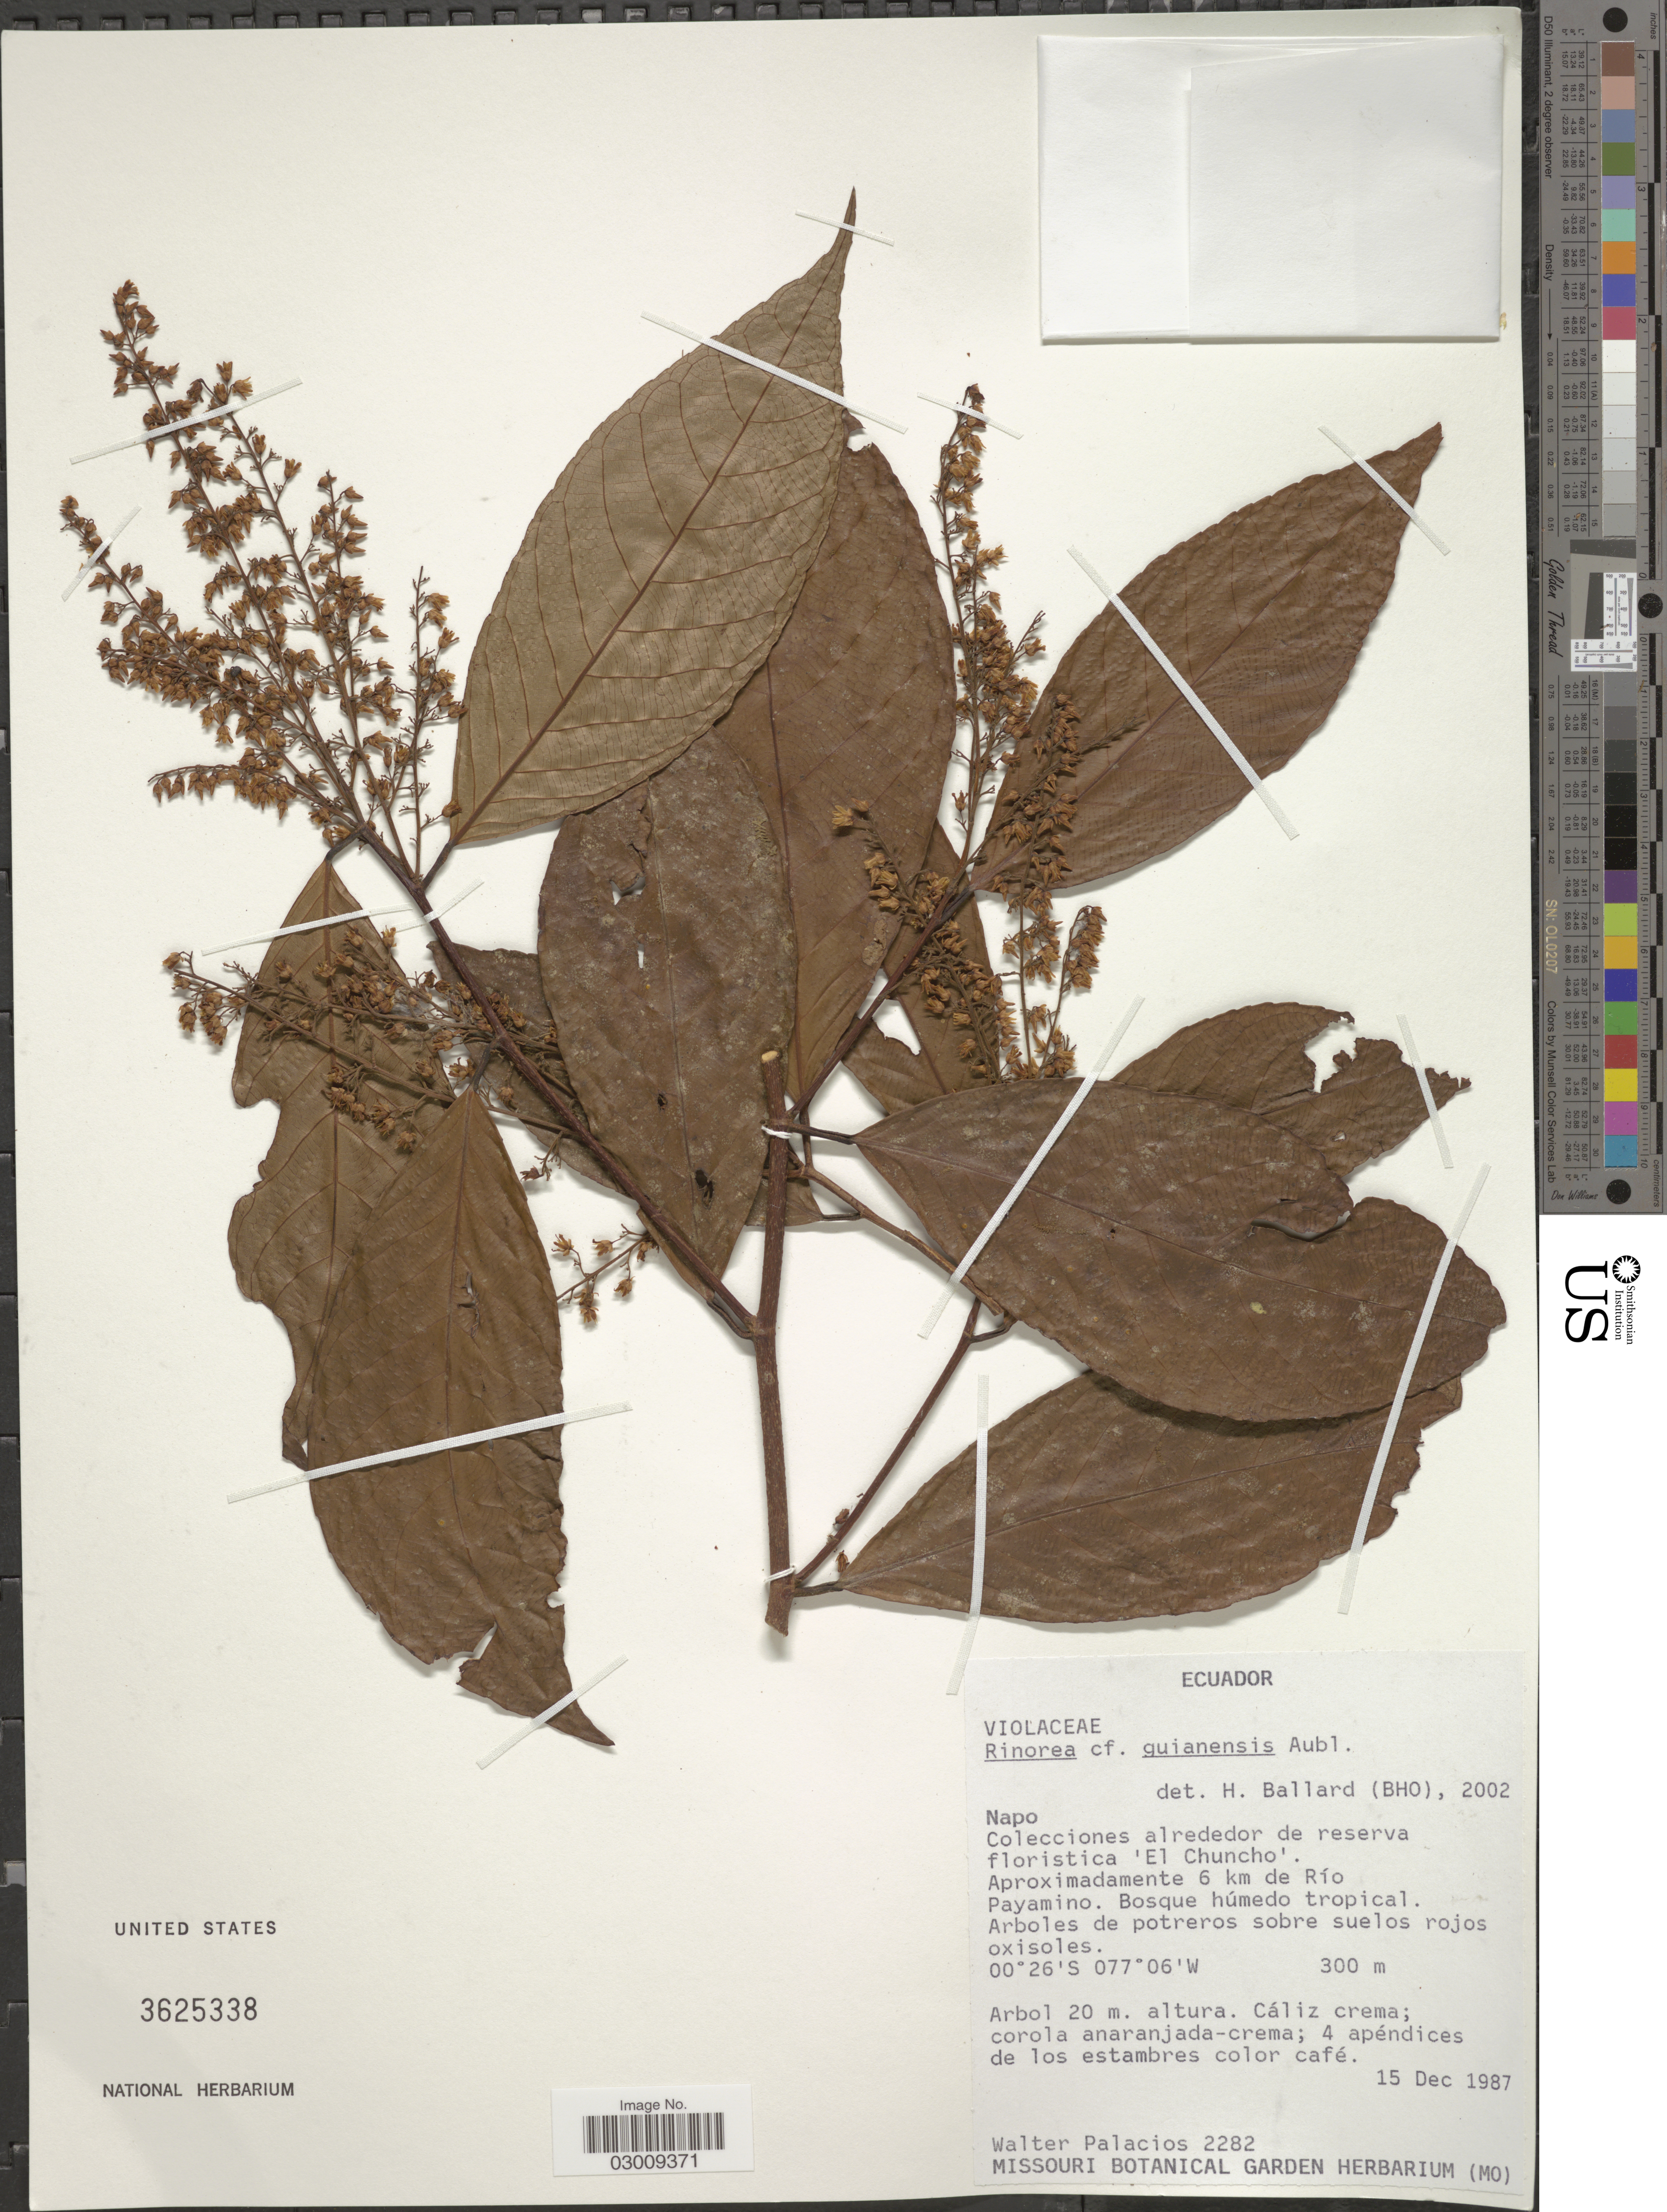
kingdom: Plantae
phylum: Tracheophyta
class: Magnoliopsida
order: Malpighiales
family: Violaceae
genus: Rinorea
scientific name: Rinorea zygomorpha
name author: H.E. Ballard & Wahlert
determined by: Hoyos-Gomez, S. E.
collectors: W. Palacios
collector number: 2282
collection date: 1987-12-15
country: Ecuador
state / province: Napo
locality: Colecciones alrededor de reserva floristica 'El Chuncho'. Aproximadamente 6 km de Río Payamino.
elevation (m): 300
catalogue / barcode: US 3625338